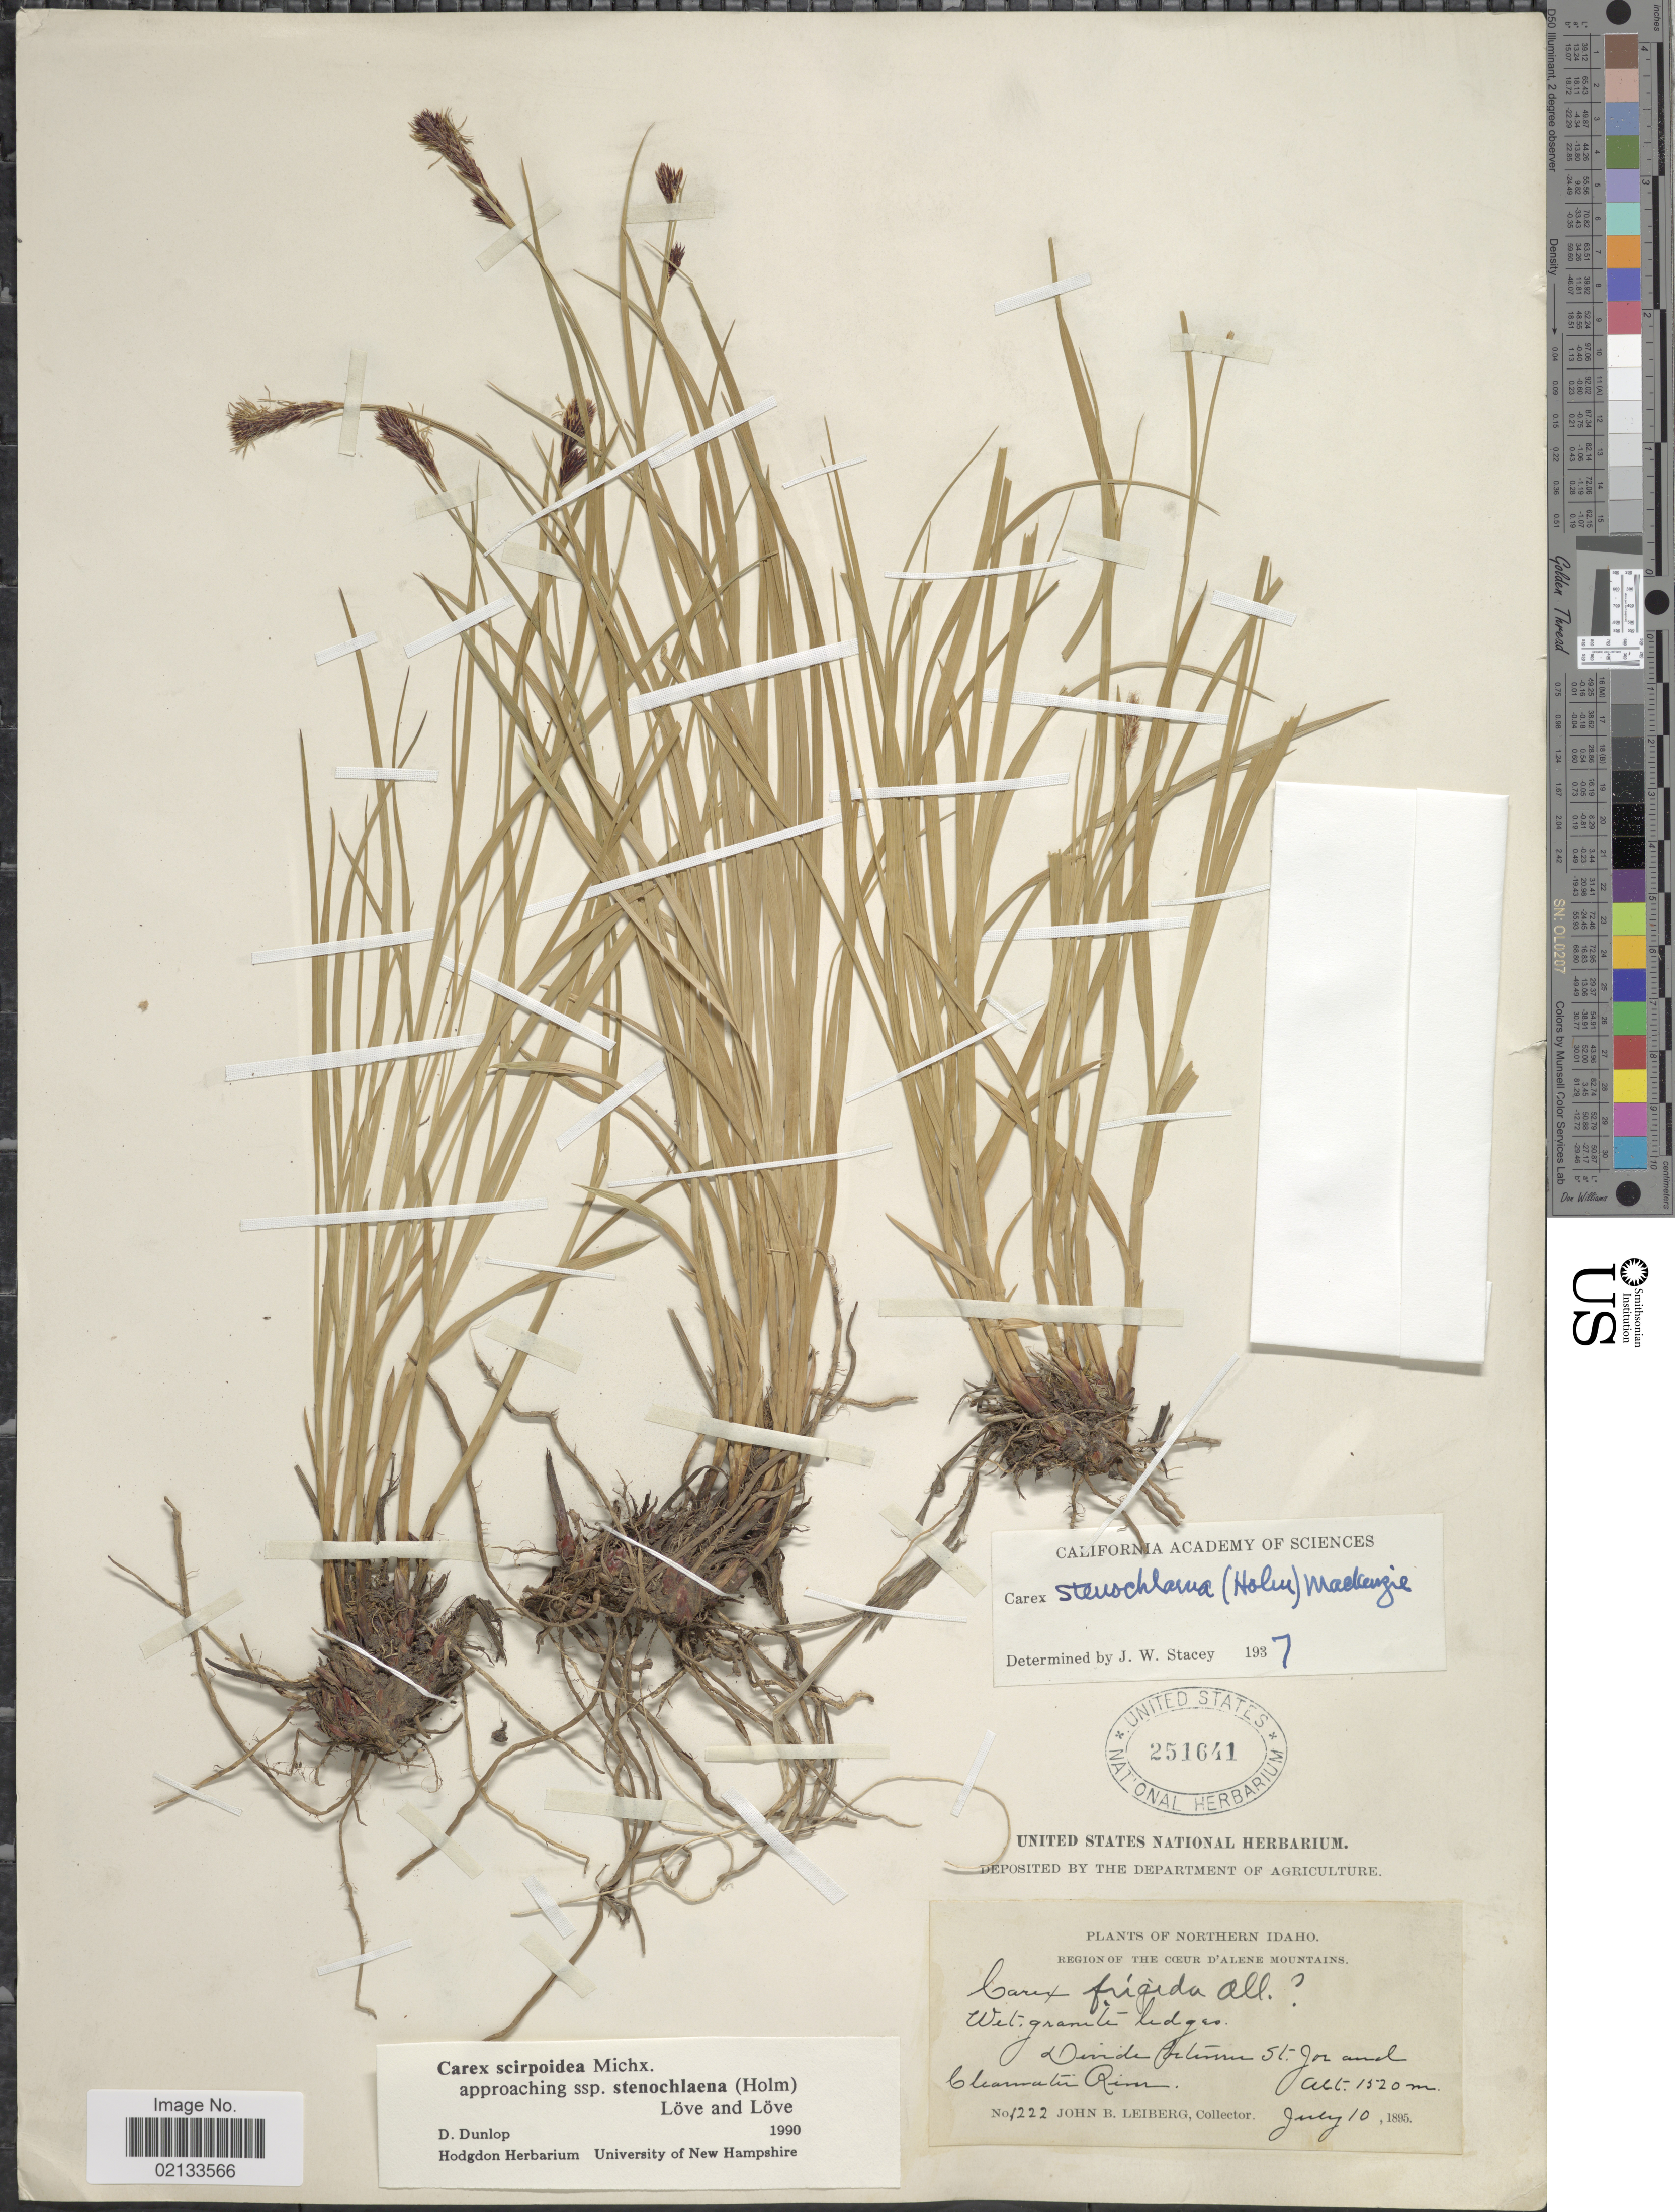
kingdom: Plantae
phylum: Tracheophyta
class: Liliopsida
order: Poales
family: Cyperaceae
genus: Carex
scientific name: Carex scirpoidea subsp. stenochloena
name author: (Holm) Á. Löve & D. Löve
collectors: J. Leiberg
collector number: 1222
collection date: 1895-07-10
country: United States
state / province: Idaho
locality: Northern Idaho, Region of The Cæur D'Alene Mountains, Wet, granite ledges, Divide between St Jor and Clearwater River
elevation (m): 1520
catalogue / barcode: US 251641